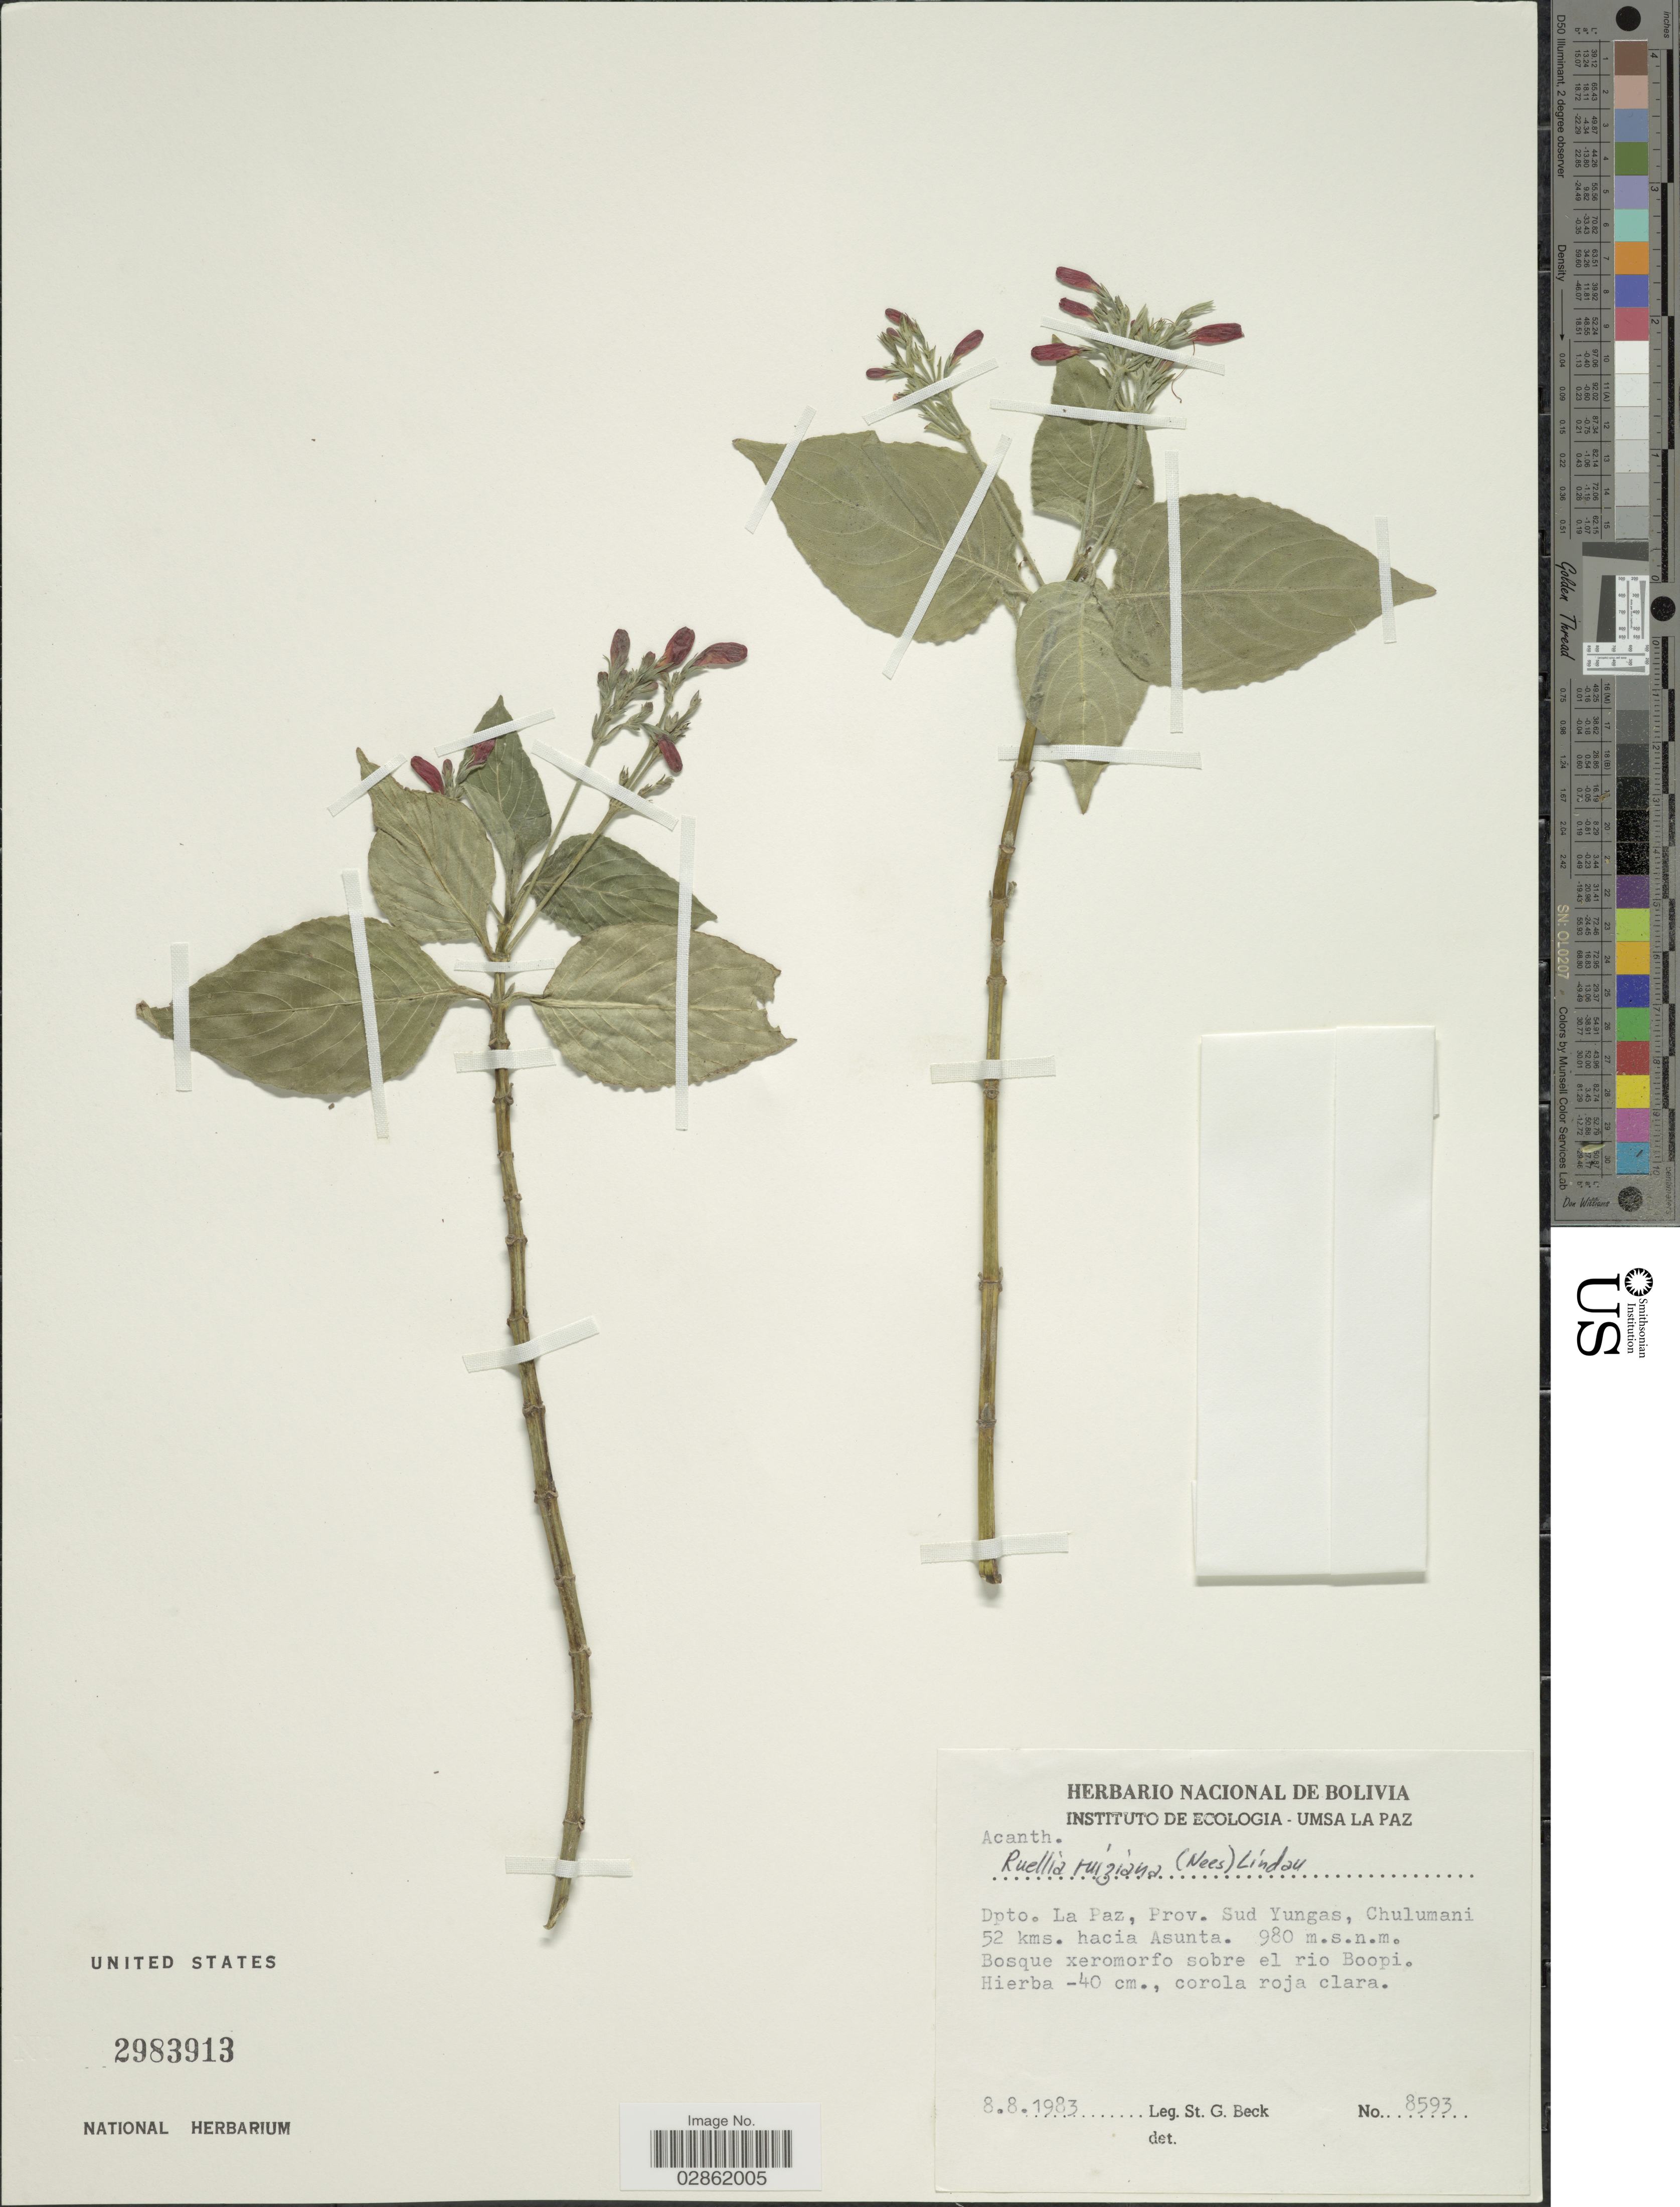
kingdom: Plantae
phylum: Tracheophyta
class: Magnoliopsida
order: Lamiales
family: Acanthaceae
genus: Ruellia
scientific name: Ruellia ruiziana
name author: (Nees) Lindau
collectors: S. G. Beck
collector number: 8593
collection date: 1983-08-08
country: Bolivia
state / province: La Paz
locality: Dpto. La Paz, Prov. Sud Yungas, Chulumani 52 kms. hacia Asunta.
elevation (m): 980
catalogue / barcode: US 2983913